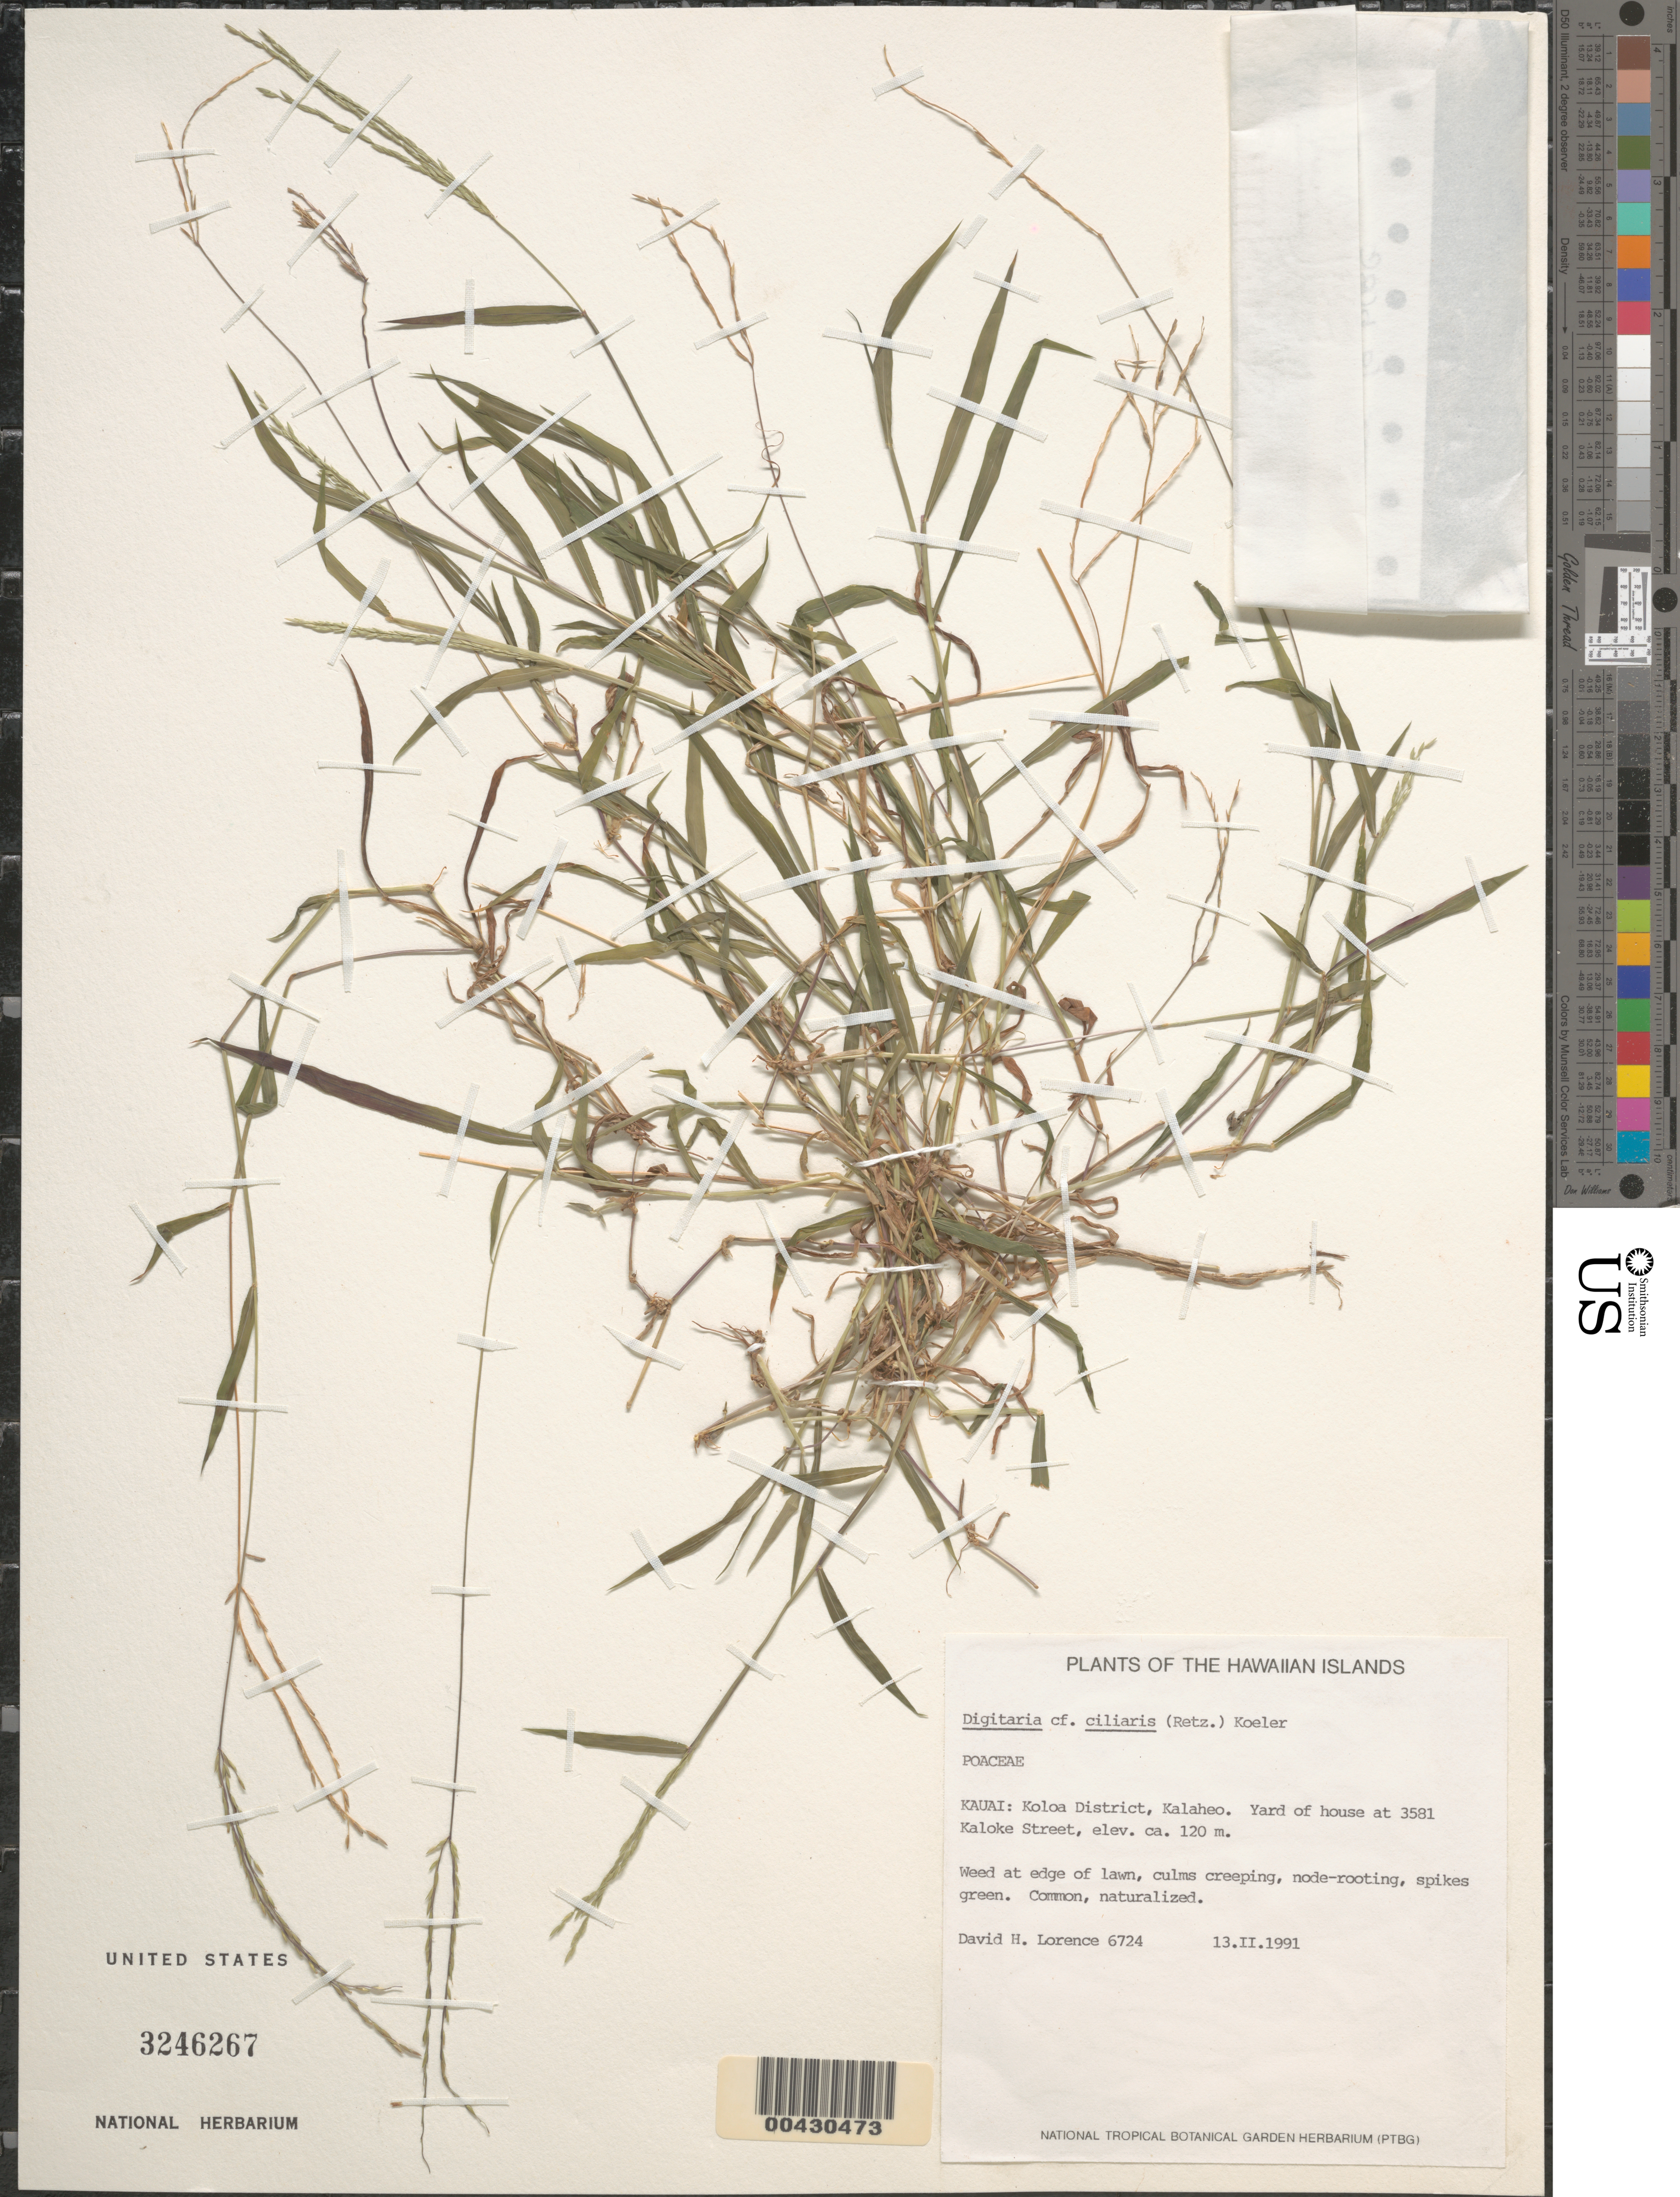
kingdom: Plantae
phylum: Tracheophyta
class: Liliopsida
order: Poales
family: Poaceae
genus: Digitaria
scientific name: Digitaria ciliaris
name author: (Retz.) Koeler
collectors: D. Lorence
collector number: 6724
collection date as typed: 13 Feb 1991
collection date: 1991-02-13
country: United States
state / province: Hawaii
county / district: Kauai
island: Kaua'i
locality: Koloa District, Kalaheo. Yard of house at 3581 Kaloke Street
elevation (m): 120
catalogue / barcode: US 3246267